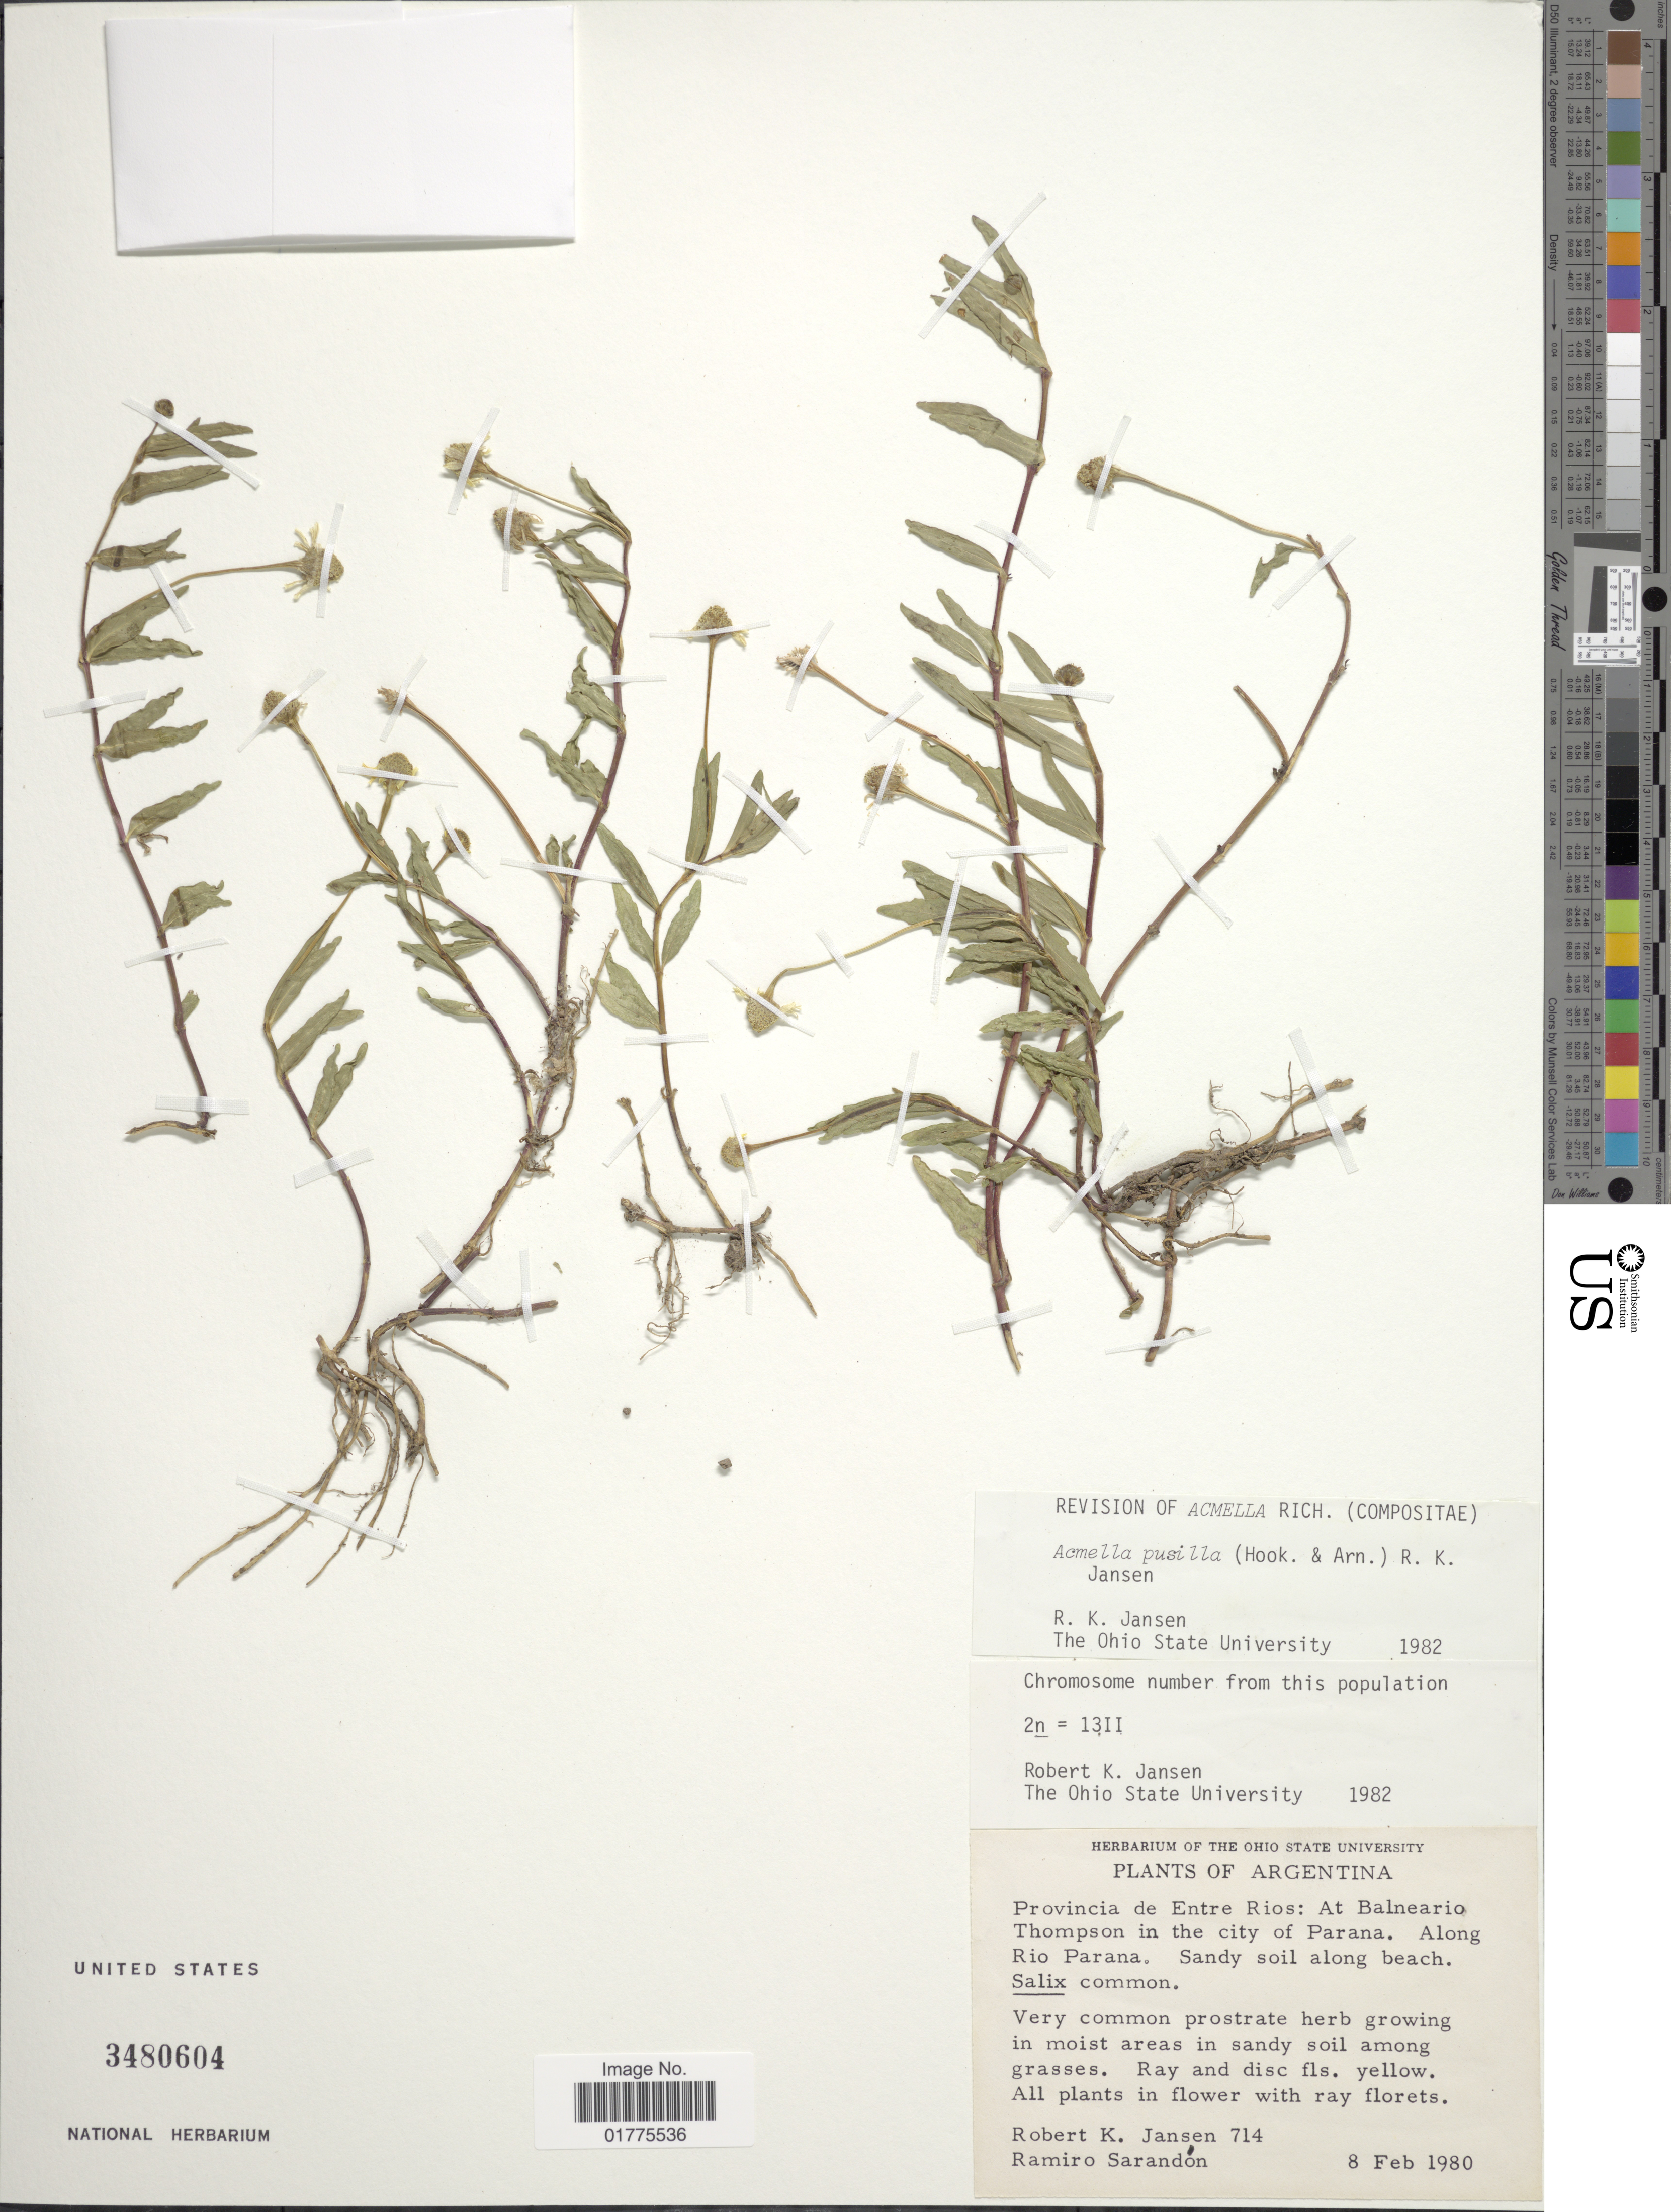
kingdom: Plantae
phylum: Tracheophyta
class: Magnoliopsida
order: Asterales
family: Asteraceae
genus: Acmella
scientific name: Acmella pusilla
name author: (Hook. & Arn.) R.K. Jansen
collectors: R. K. Jansen & R. Sarandon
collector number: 714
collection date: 1980-02-08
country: Argentina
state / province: Entre Rios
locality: At Balneario Thomspon in the city of Parana. Along Rio Parana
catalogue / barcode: US 3480604